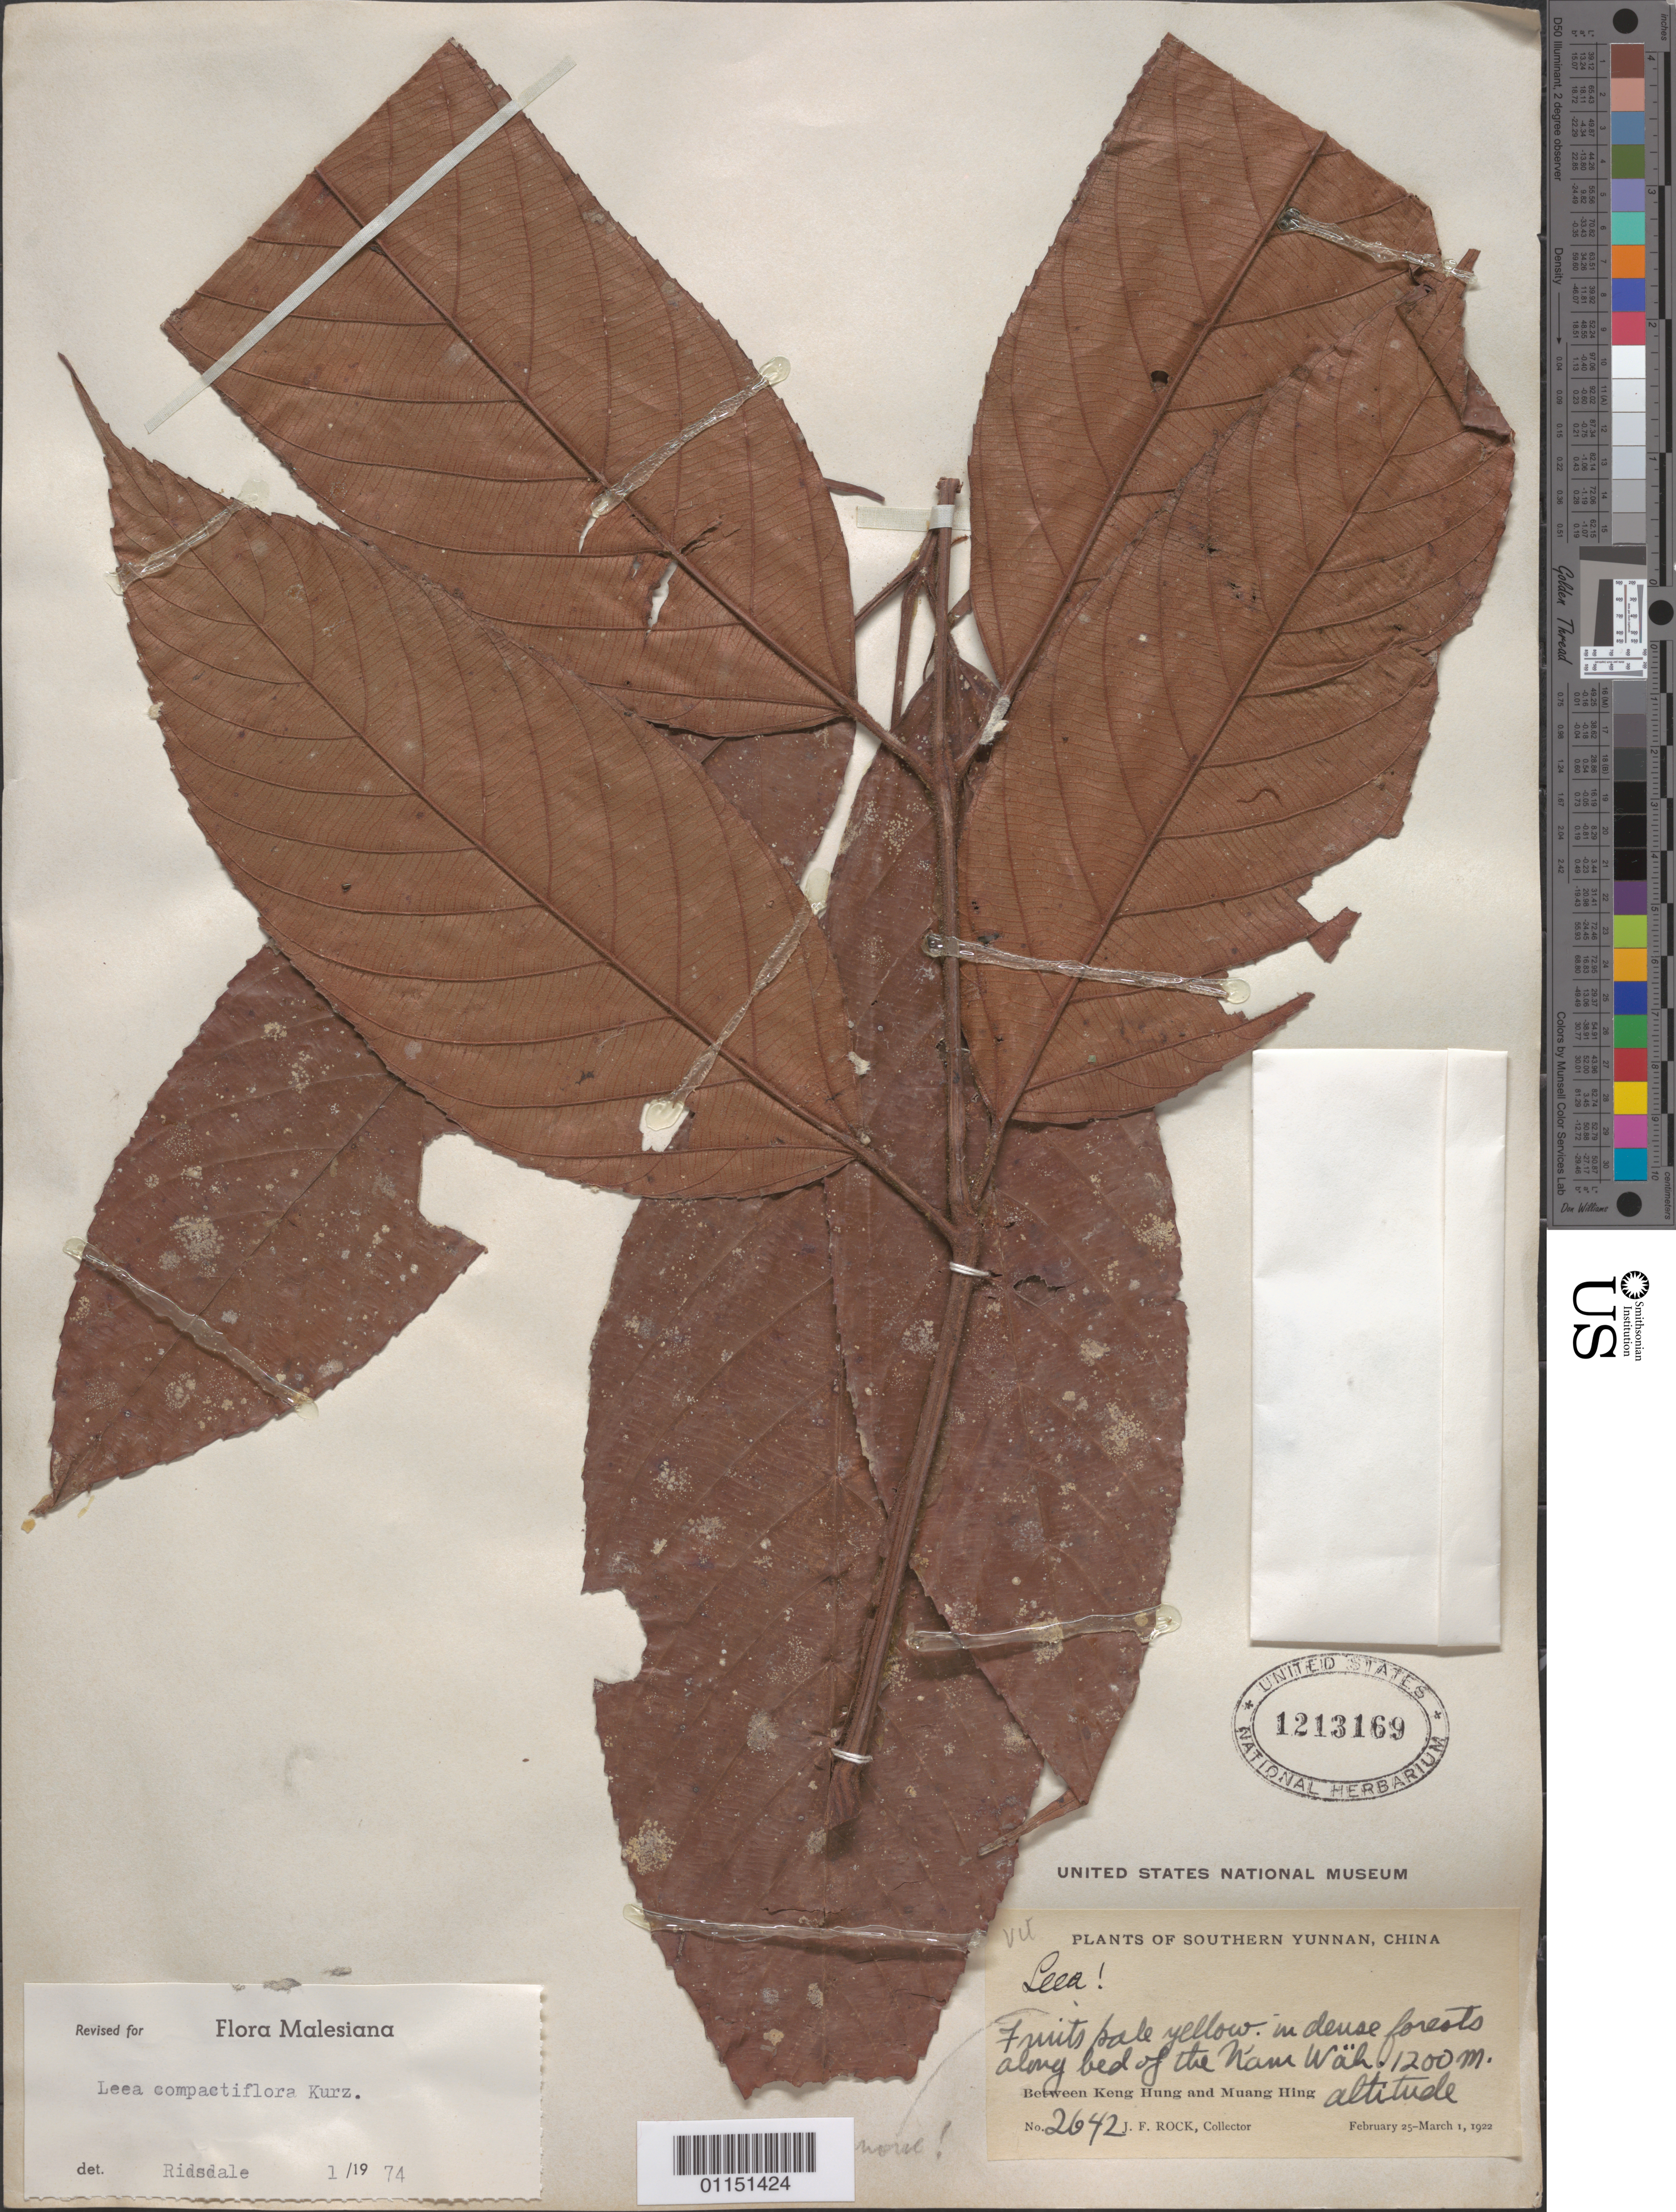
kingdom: Plantae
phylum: Tracheophyta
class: Magnoliopsida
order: Vitales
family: Vitaceae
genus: Leea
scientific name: Leea compactiflora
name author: Kurz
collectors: J. F. Rock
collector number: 2642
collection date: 1922-02-25/1922-03-01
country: China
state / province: Yunnan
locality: Between Keng Hung and Muang Hing.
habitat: In dense forest.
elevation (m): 1200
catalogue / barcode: US 1213169